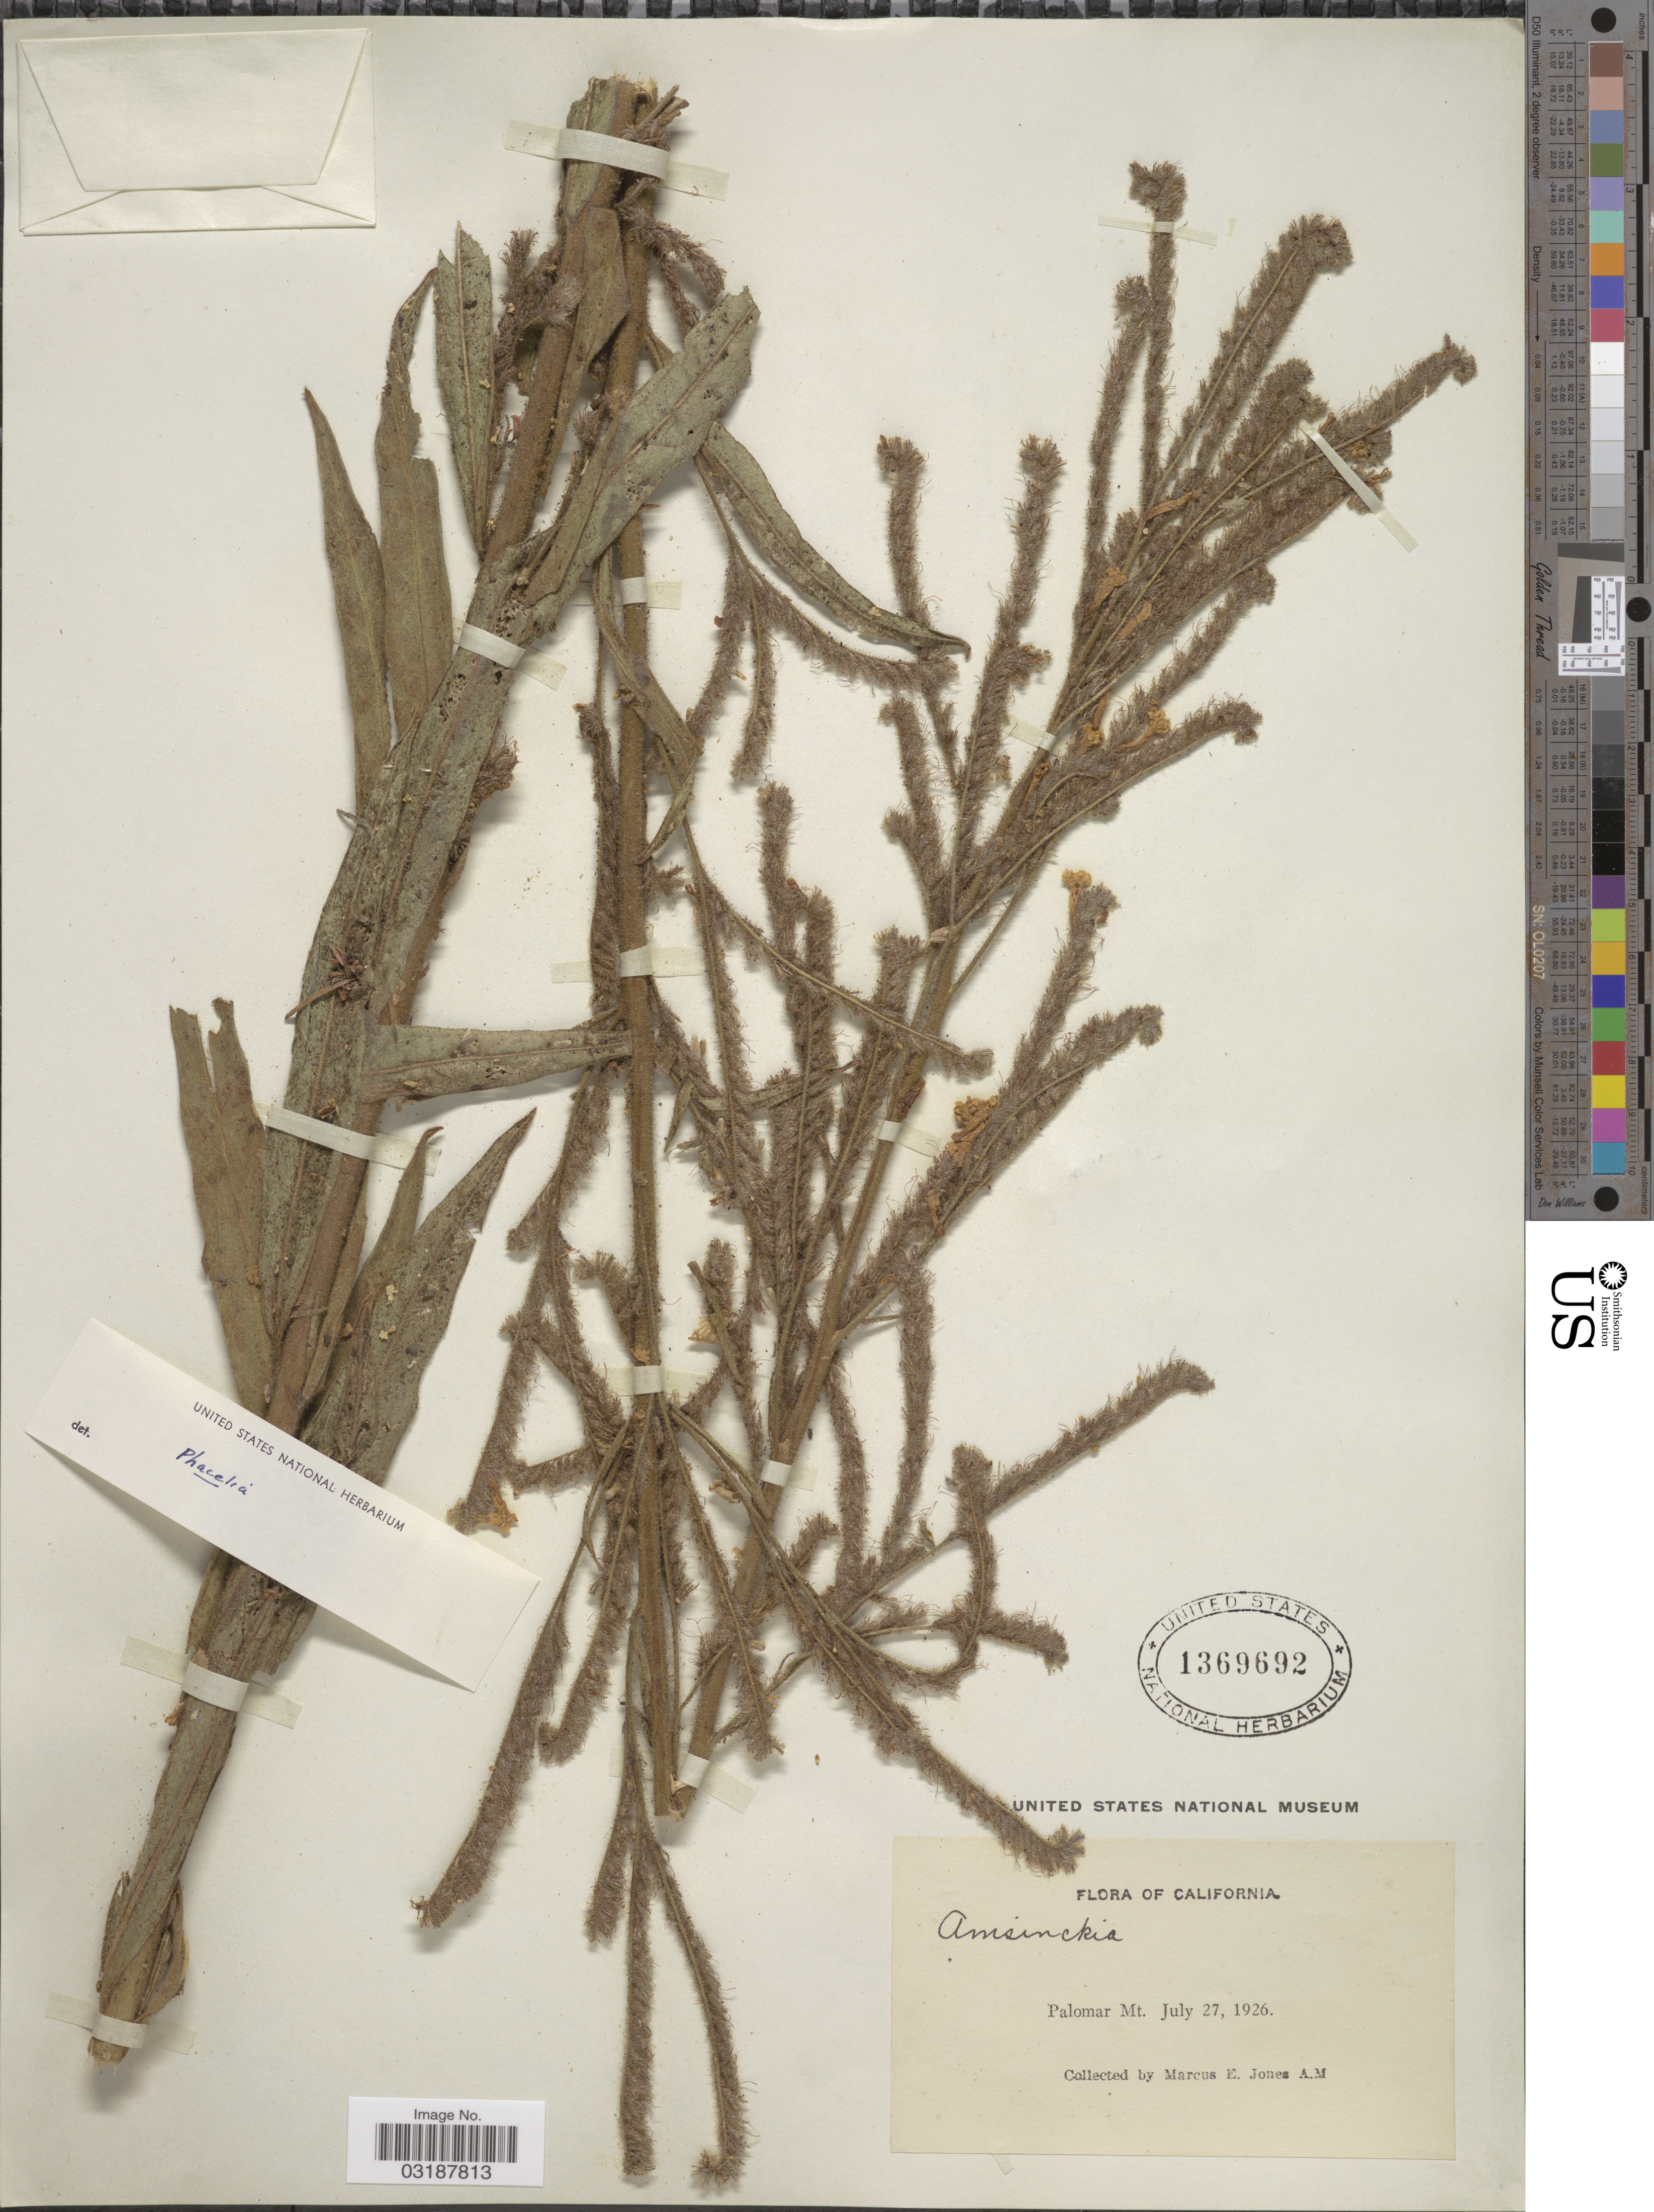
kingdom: Plantae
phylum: Tracheophyta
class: Magnoliopsida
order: Boraginales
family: Hydrophyllaceae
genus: Phacelia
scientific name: Phacelia sp.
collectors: M. E. Jones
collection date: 1926-07-27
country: United States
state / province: California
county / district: San Diego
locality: Palomar Mt.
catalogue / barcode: US 1369692